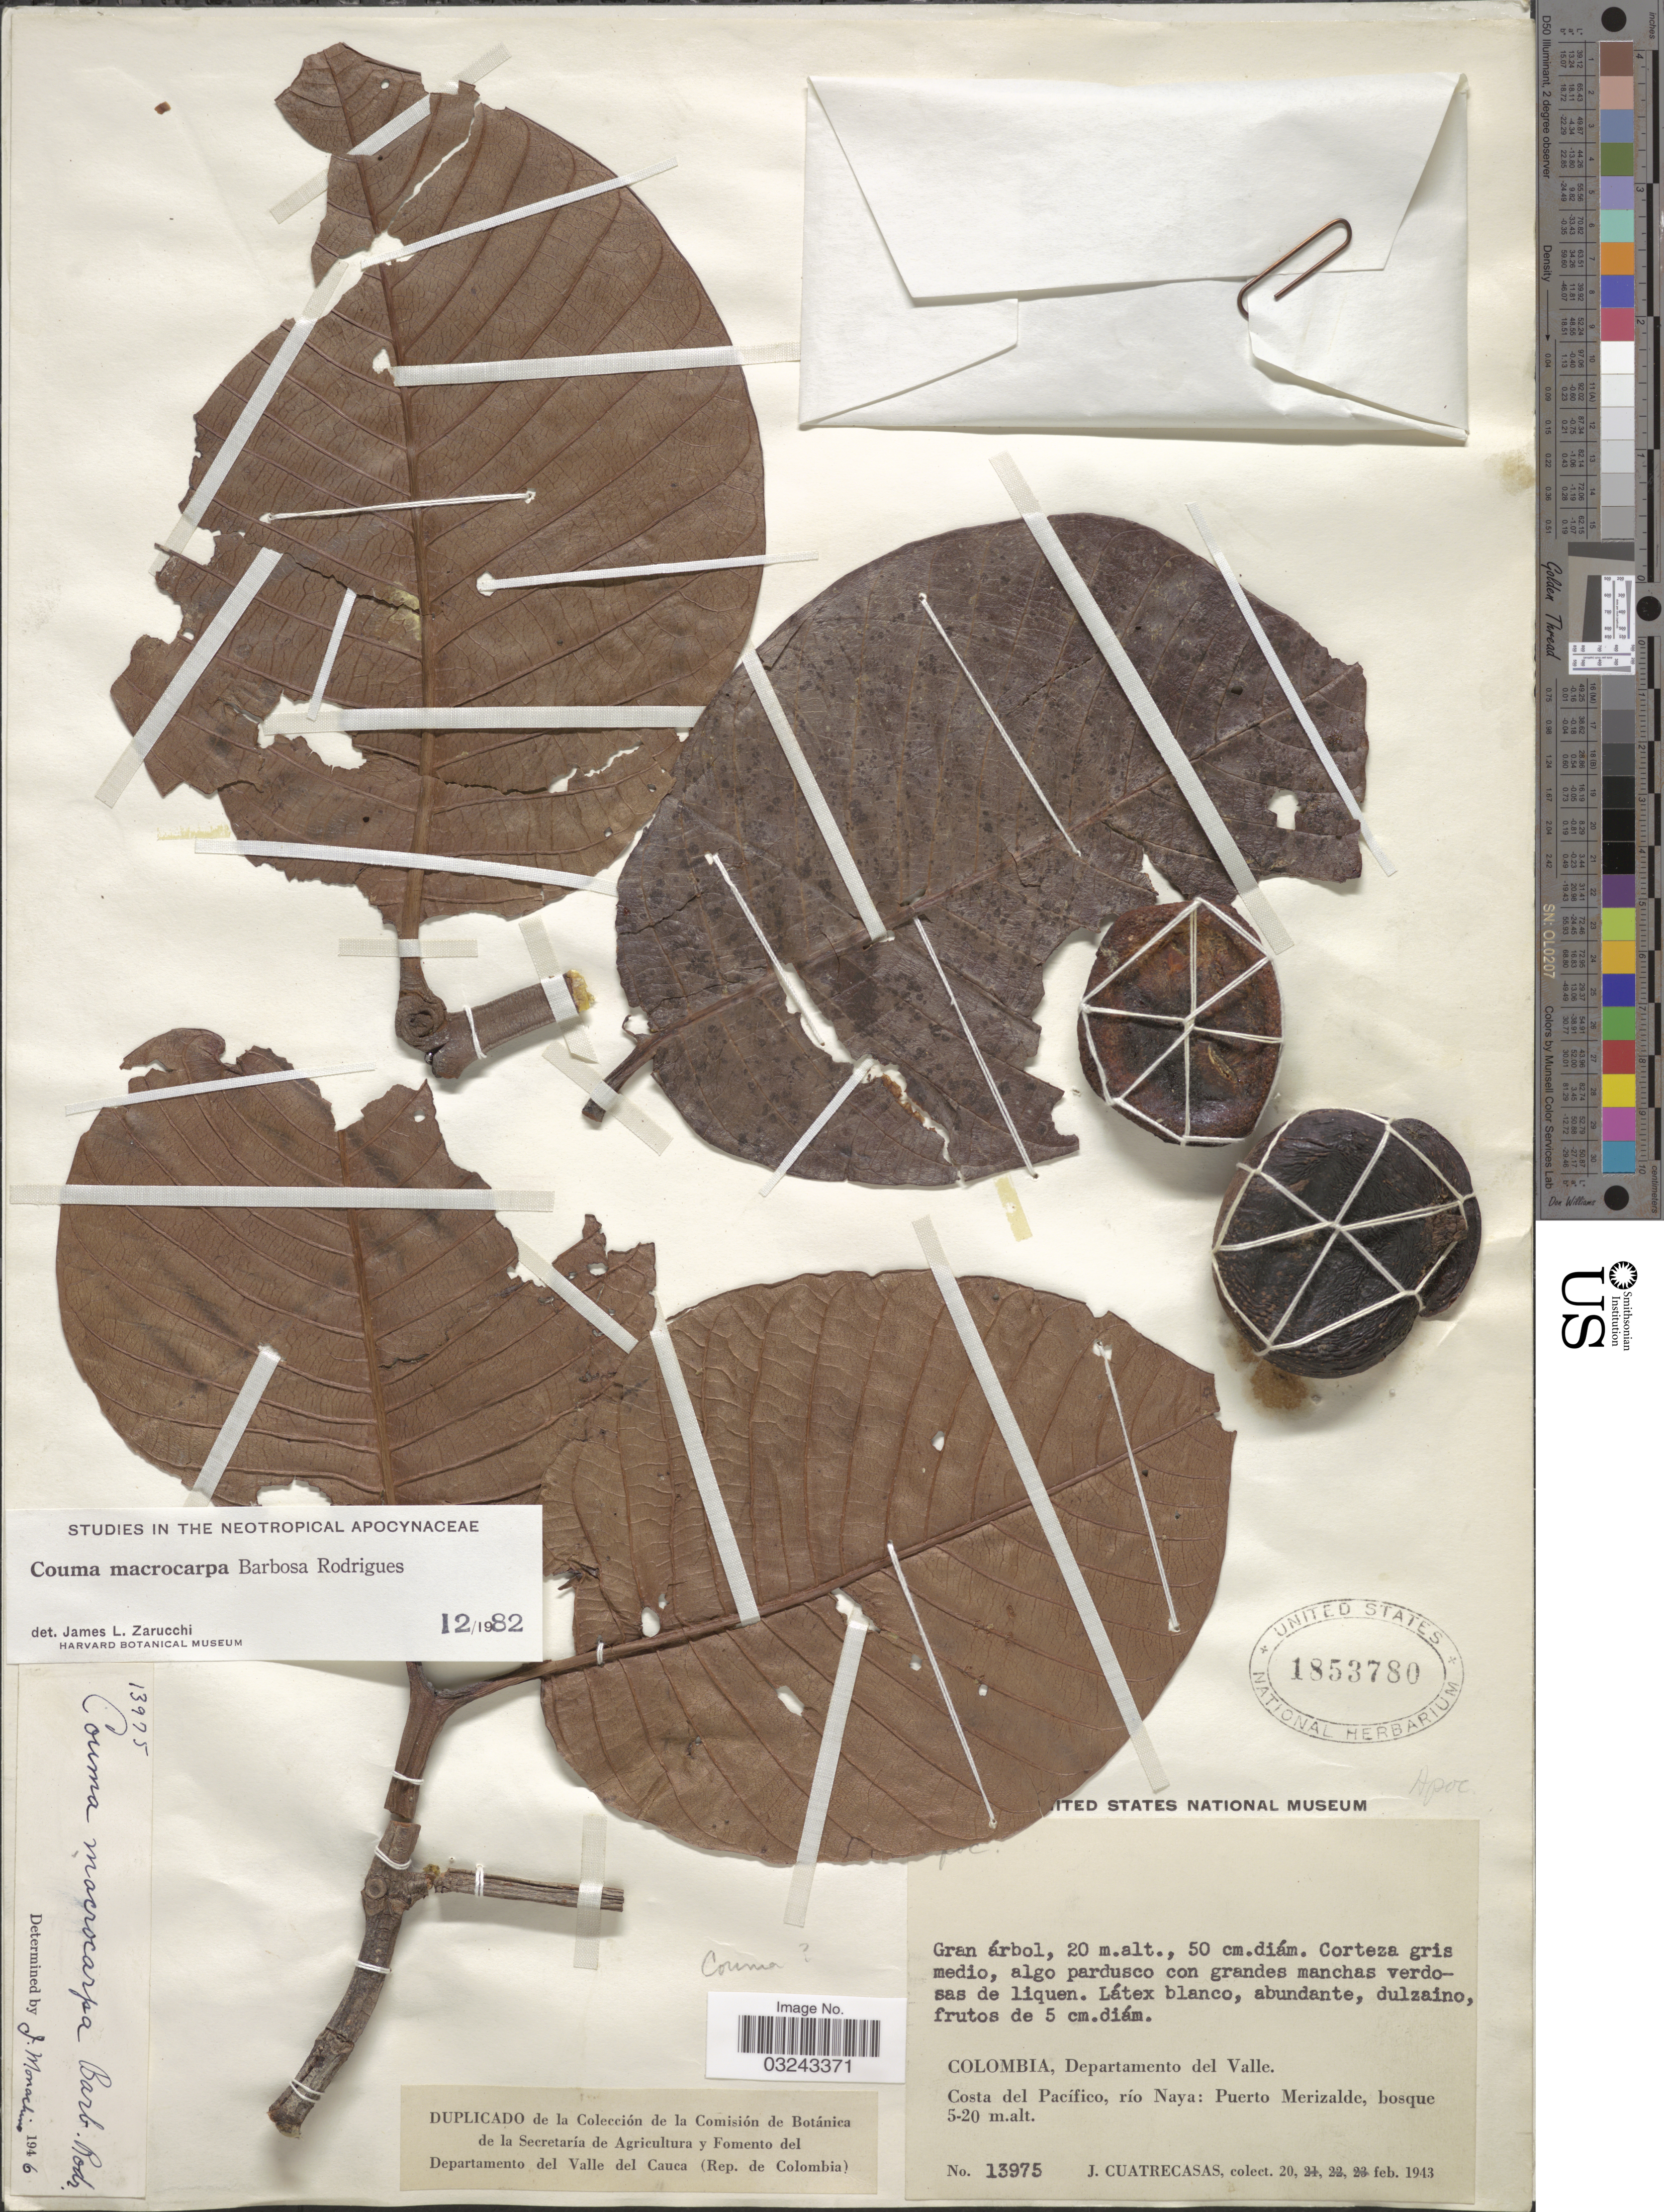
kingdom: Plantae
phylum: Tracheophyta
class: Magnoliopsida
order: Gentianales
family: Apocynaceae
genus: Couma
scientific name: Couma macrocarpa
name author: Barb. Rodr.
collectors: J. Cuatrecasas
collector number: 13975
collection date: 1943-02-20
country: Colombia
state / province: Valle del Cauca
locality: Departamento del Valle. Costa del Pacífico, río Naya: Puerto Merizalde, bosque.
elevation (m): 5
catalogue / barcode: US 1853780